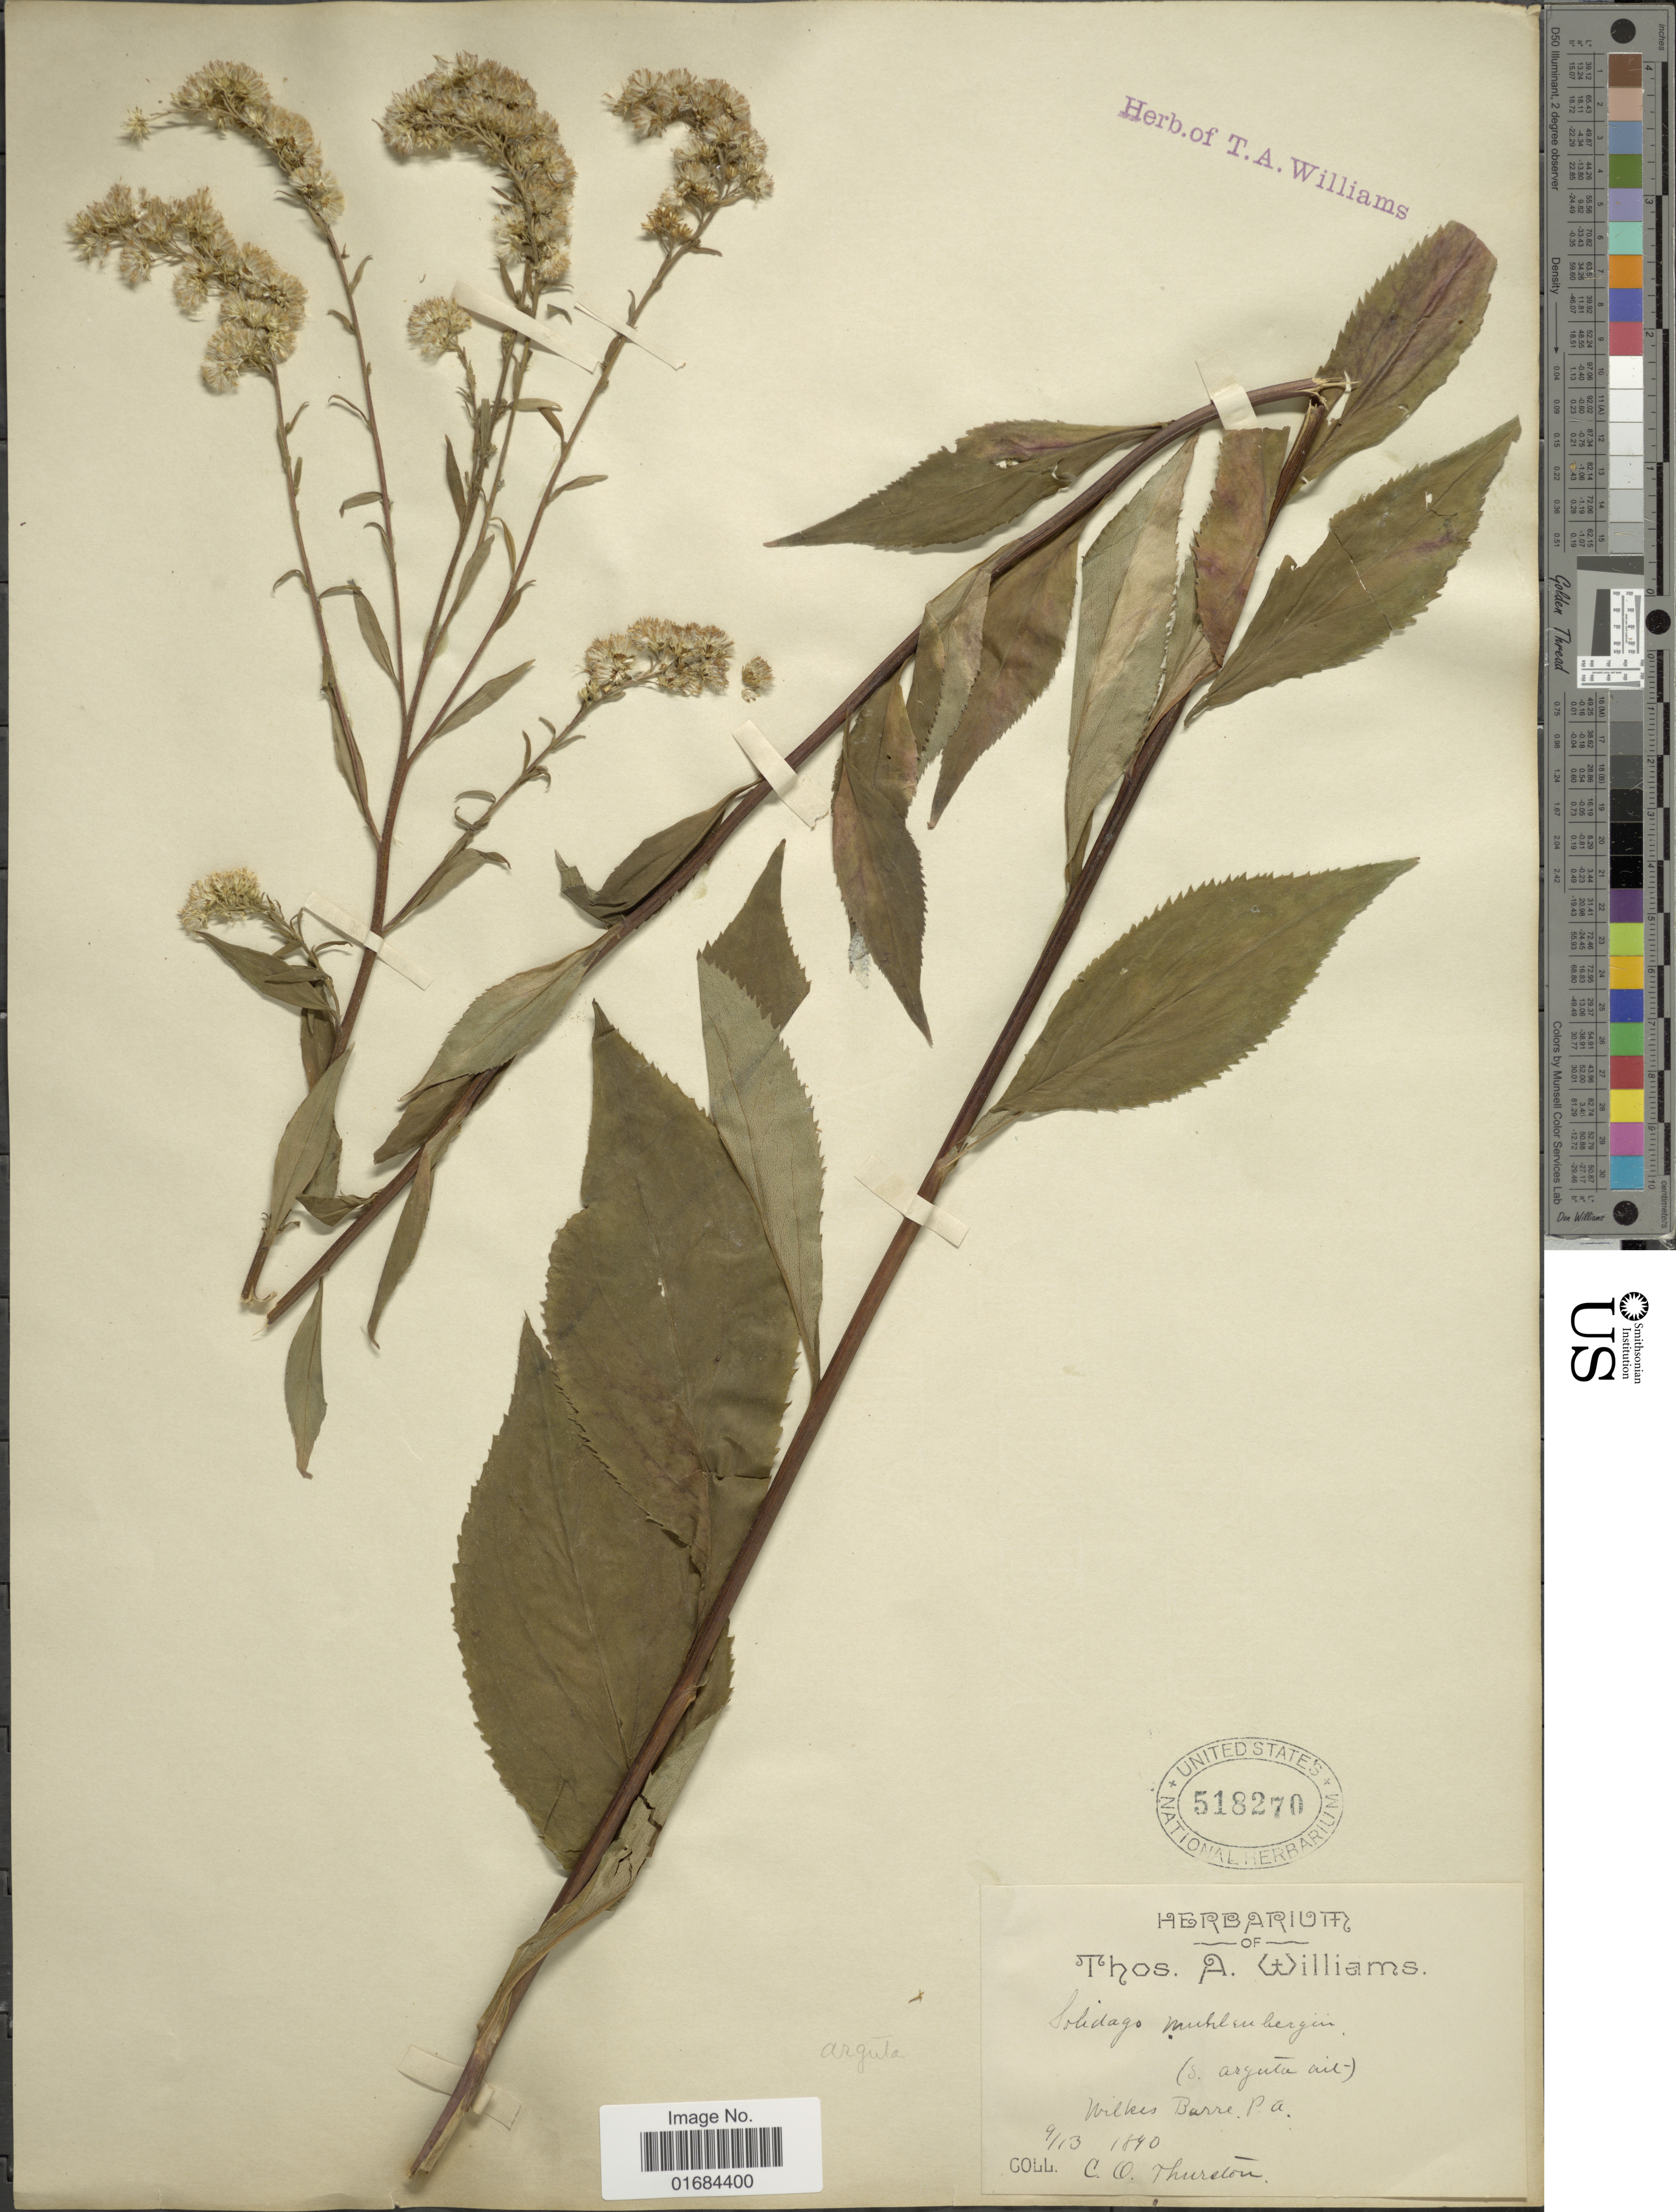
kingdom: Plantae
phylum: Tracheophyta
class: Magnoliopsida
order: Asterales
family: Asteraceae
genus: Solidago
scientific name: Solidago arguta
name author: Aiton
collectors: C. Thurston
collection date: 1840-09-13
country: United States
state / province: Pennsylvania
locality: Wilkes Barre.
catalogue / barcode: US 518270